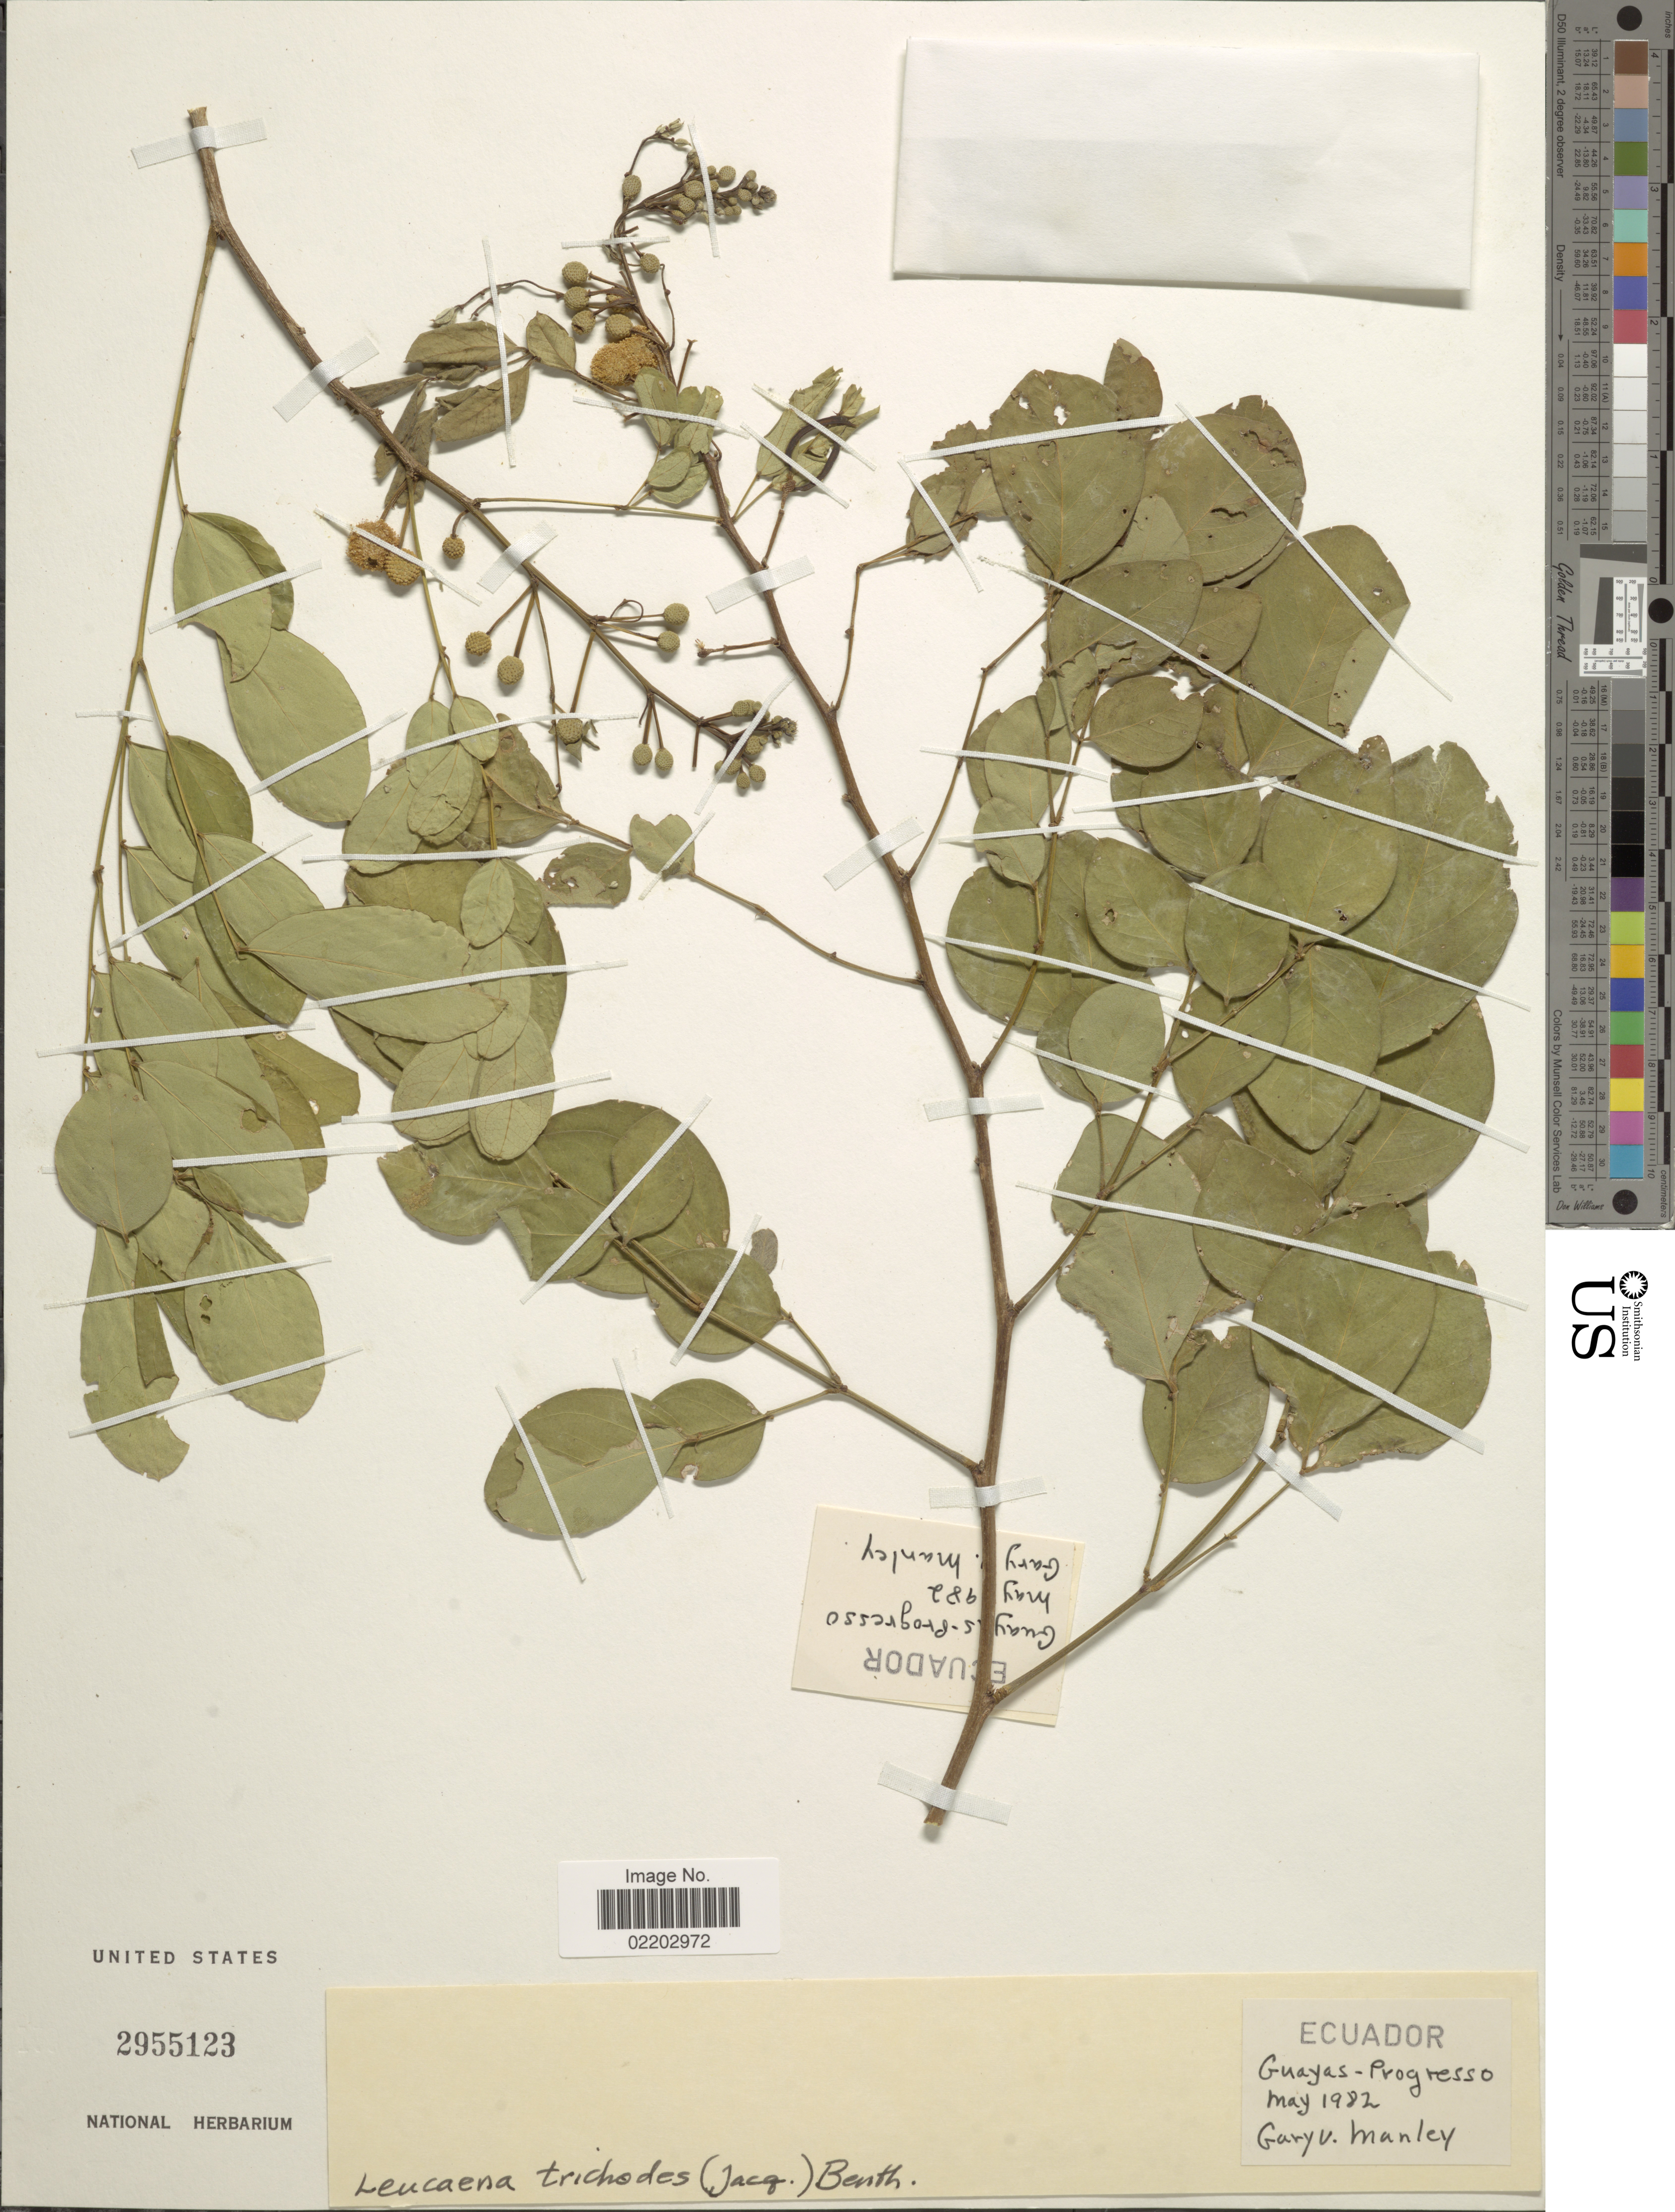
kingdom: Plantae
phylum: Tracheophyta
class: Magnoliopsida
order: Fabales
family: Fabaceae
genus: Leucaena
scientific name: Leucaena trichodes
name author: (Jacq.) Benth.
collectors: G. Manley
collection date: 1982-05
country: Ecuador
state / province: Guayas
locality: Guayas - Progresso.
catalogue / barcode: US 2955123